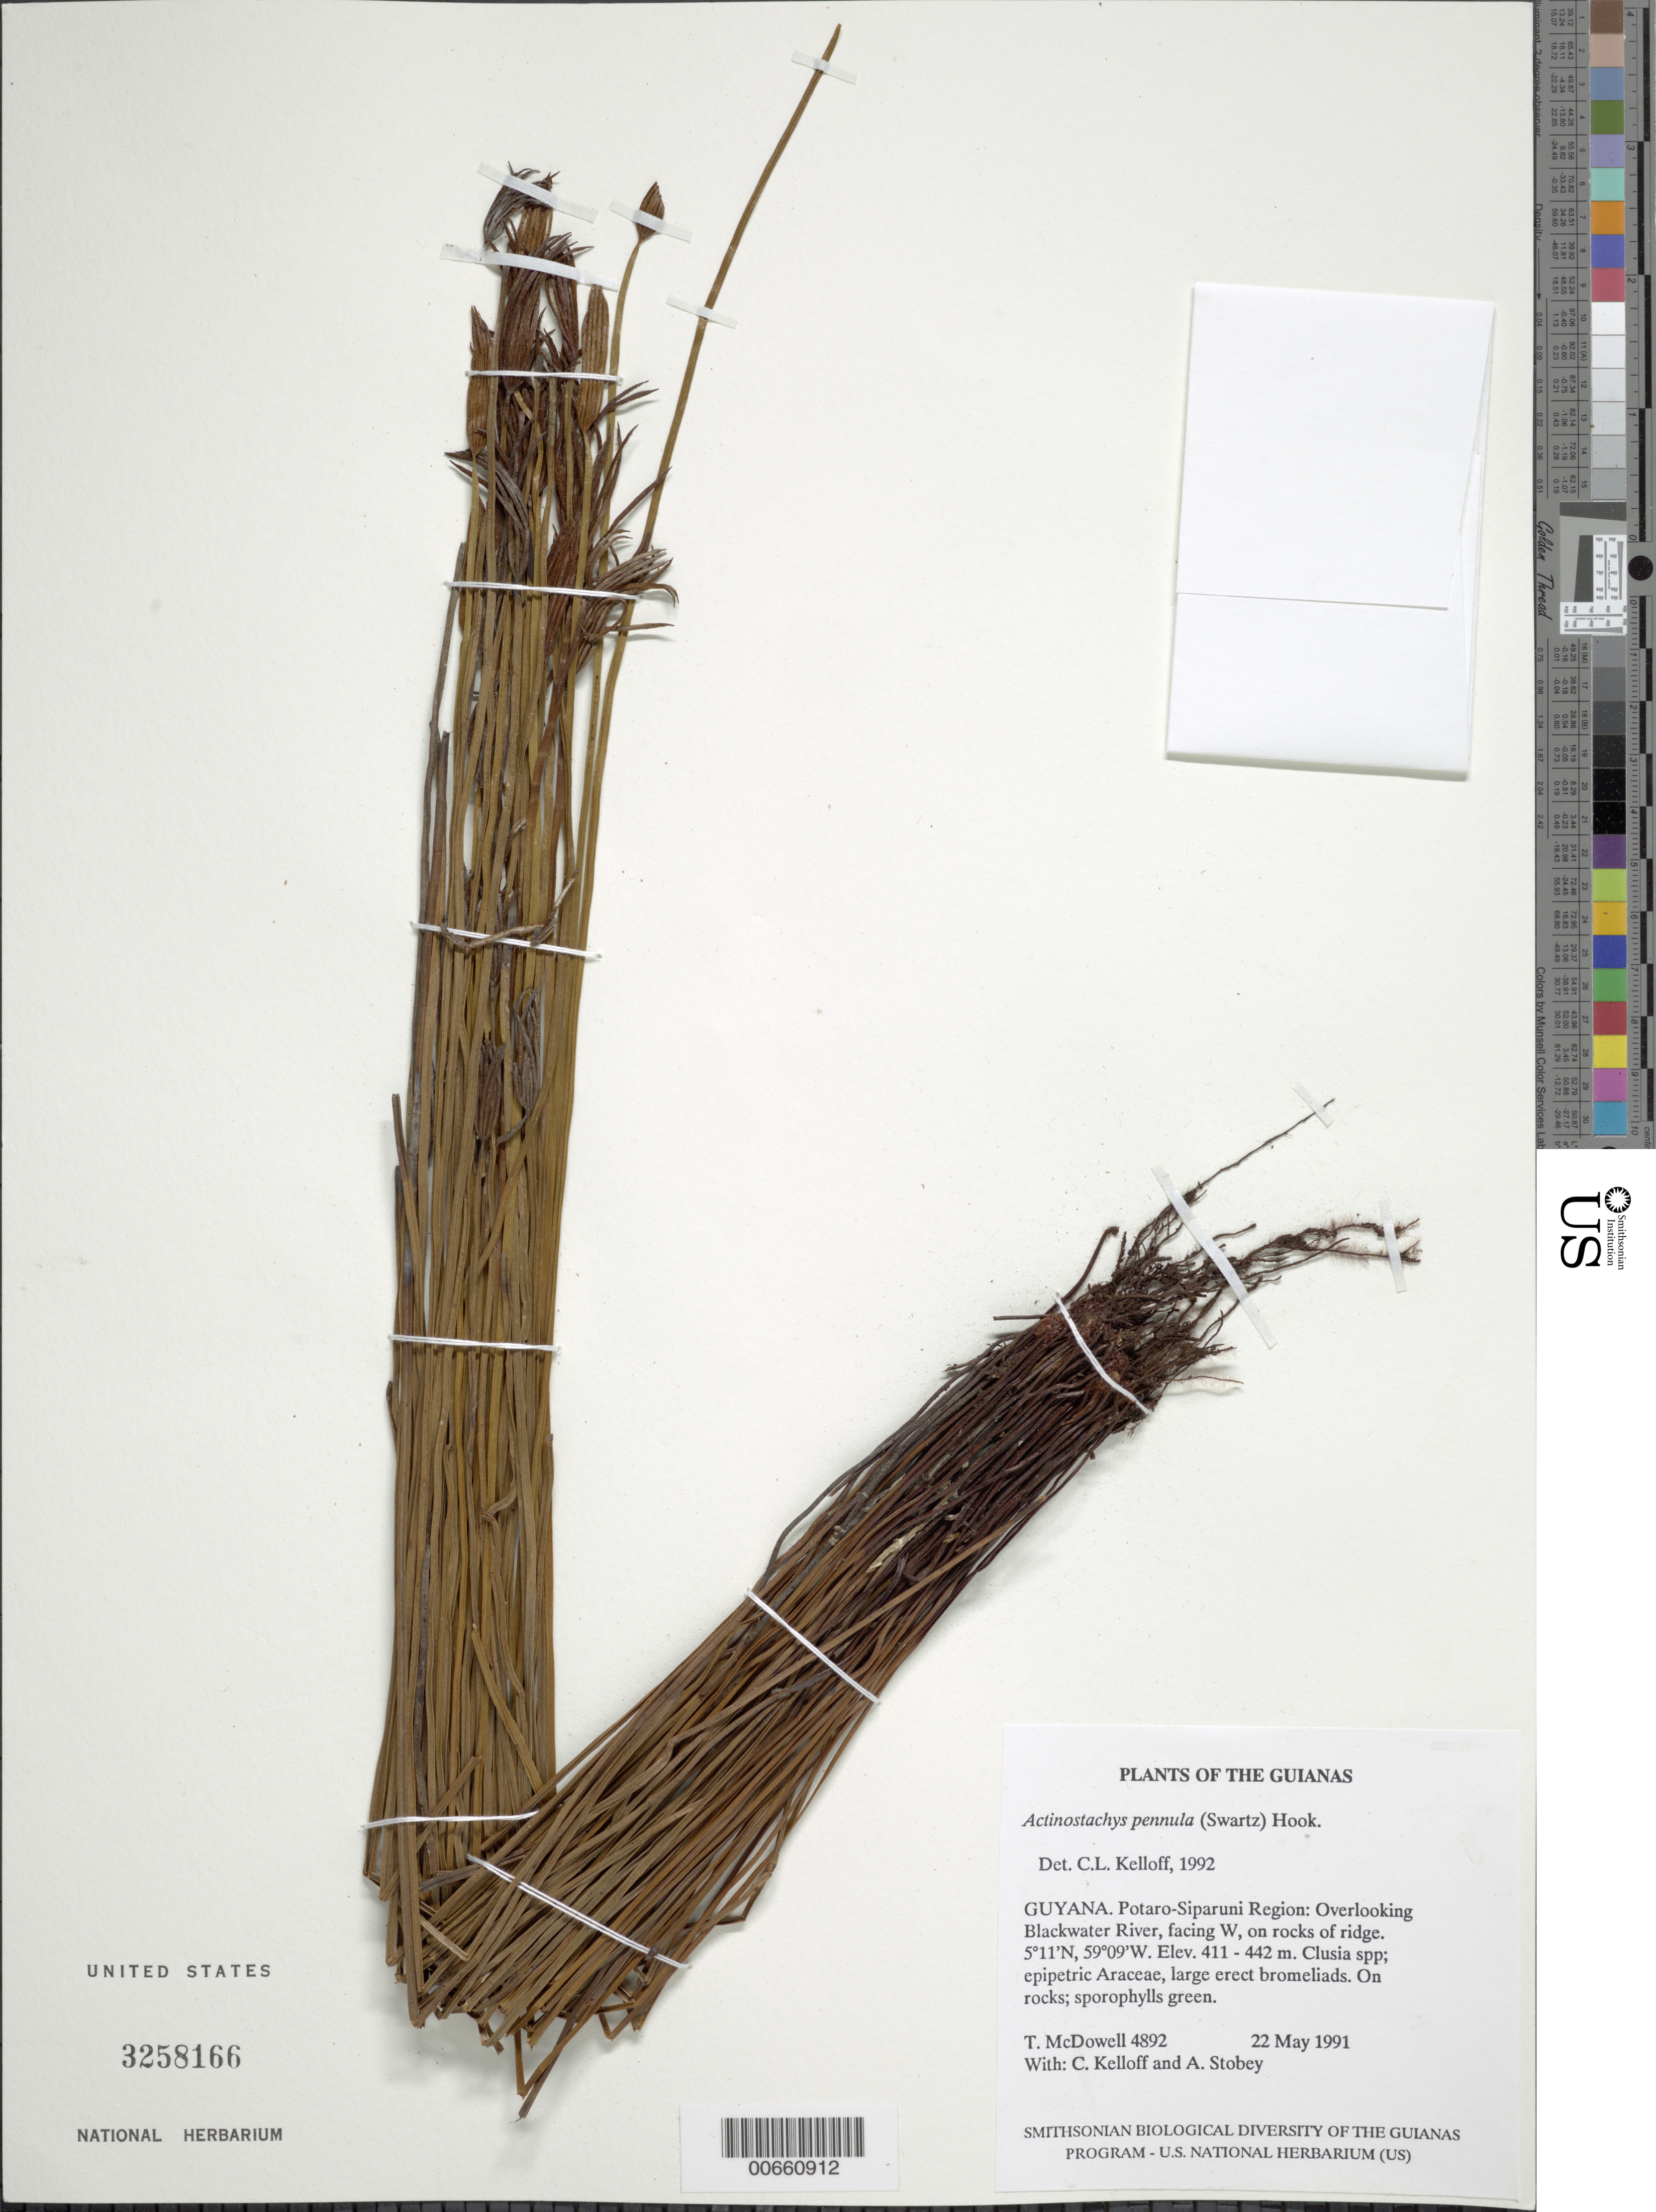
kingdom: Plantae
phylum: Tracheophyta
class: Polypodiopsida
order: Schizaeales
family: Schizaeaceae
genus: Actinostachys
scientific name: Actinostachys pennula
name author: (Sw.) Hook.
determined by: Kelloff, Carol L., (US), Smithsonian Institution - National Museum of Natural History (UNITED STATES)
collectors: T. McDowell, C. L. Kelloff & A. Stobey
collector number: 4892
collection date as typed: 22 May 1991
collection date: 1991-05-22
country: Guyana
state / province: Potaro-Siparuni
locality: Overlooking Blackwater River, facing W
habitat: On rocks of ridge: Clusia spp; epipetric Araceae, large erect bromeliads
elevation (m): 411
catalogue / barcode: US 3258166